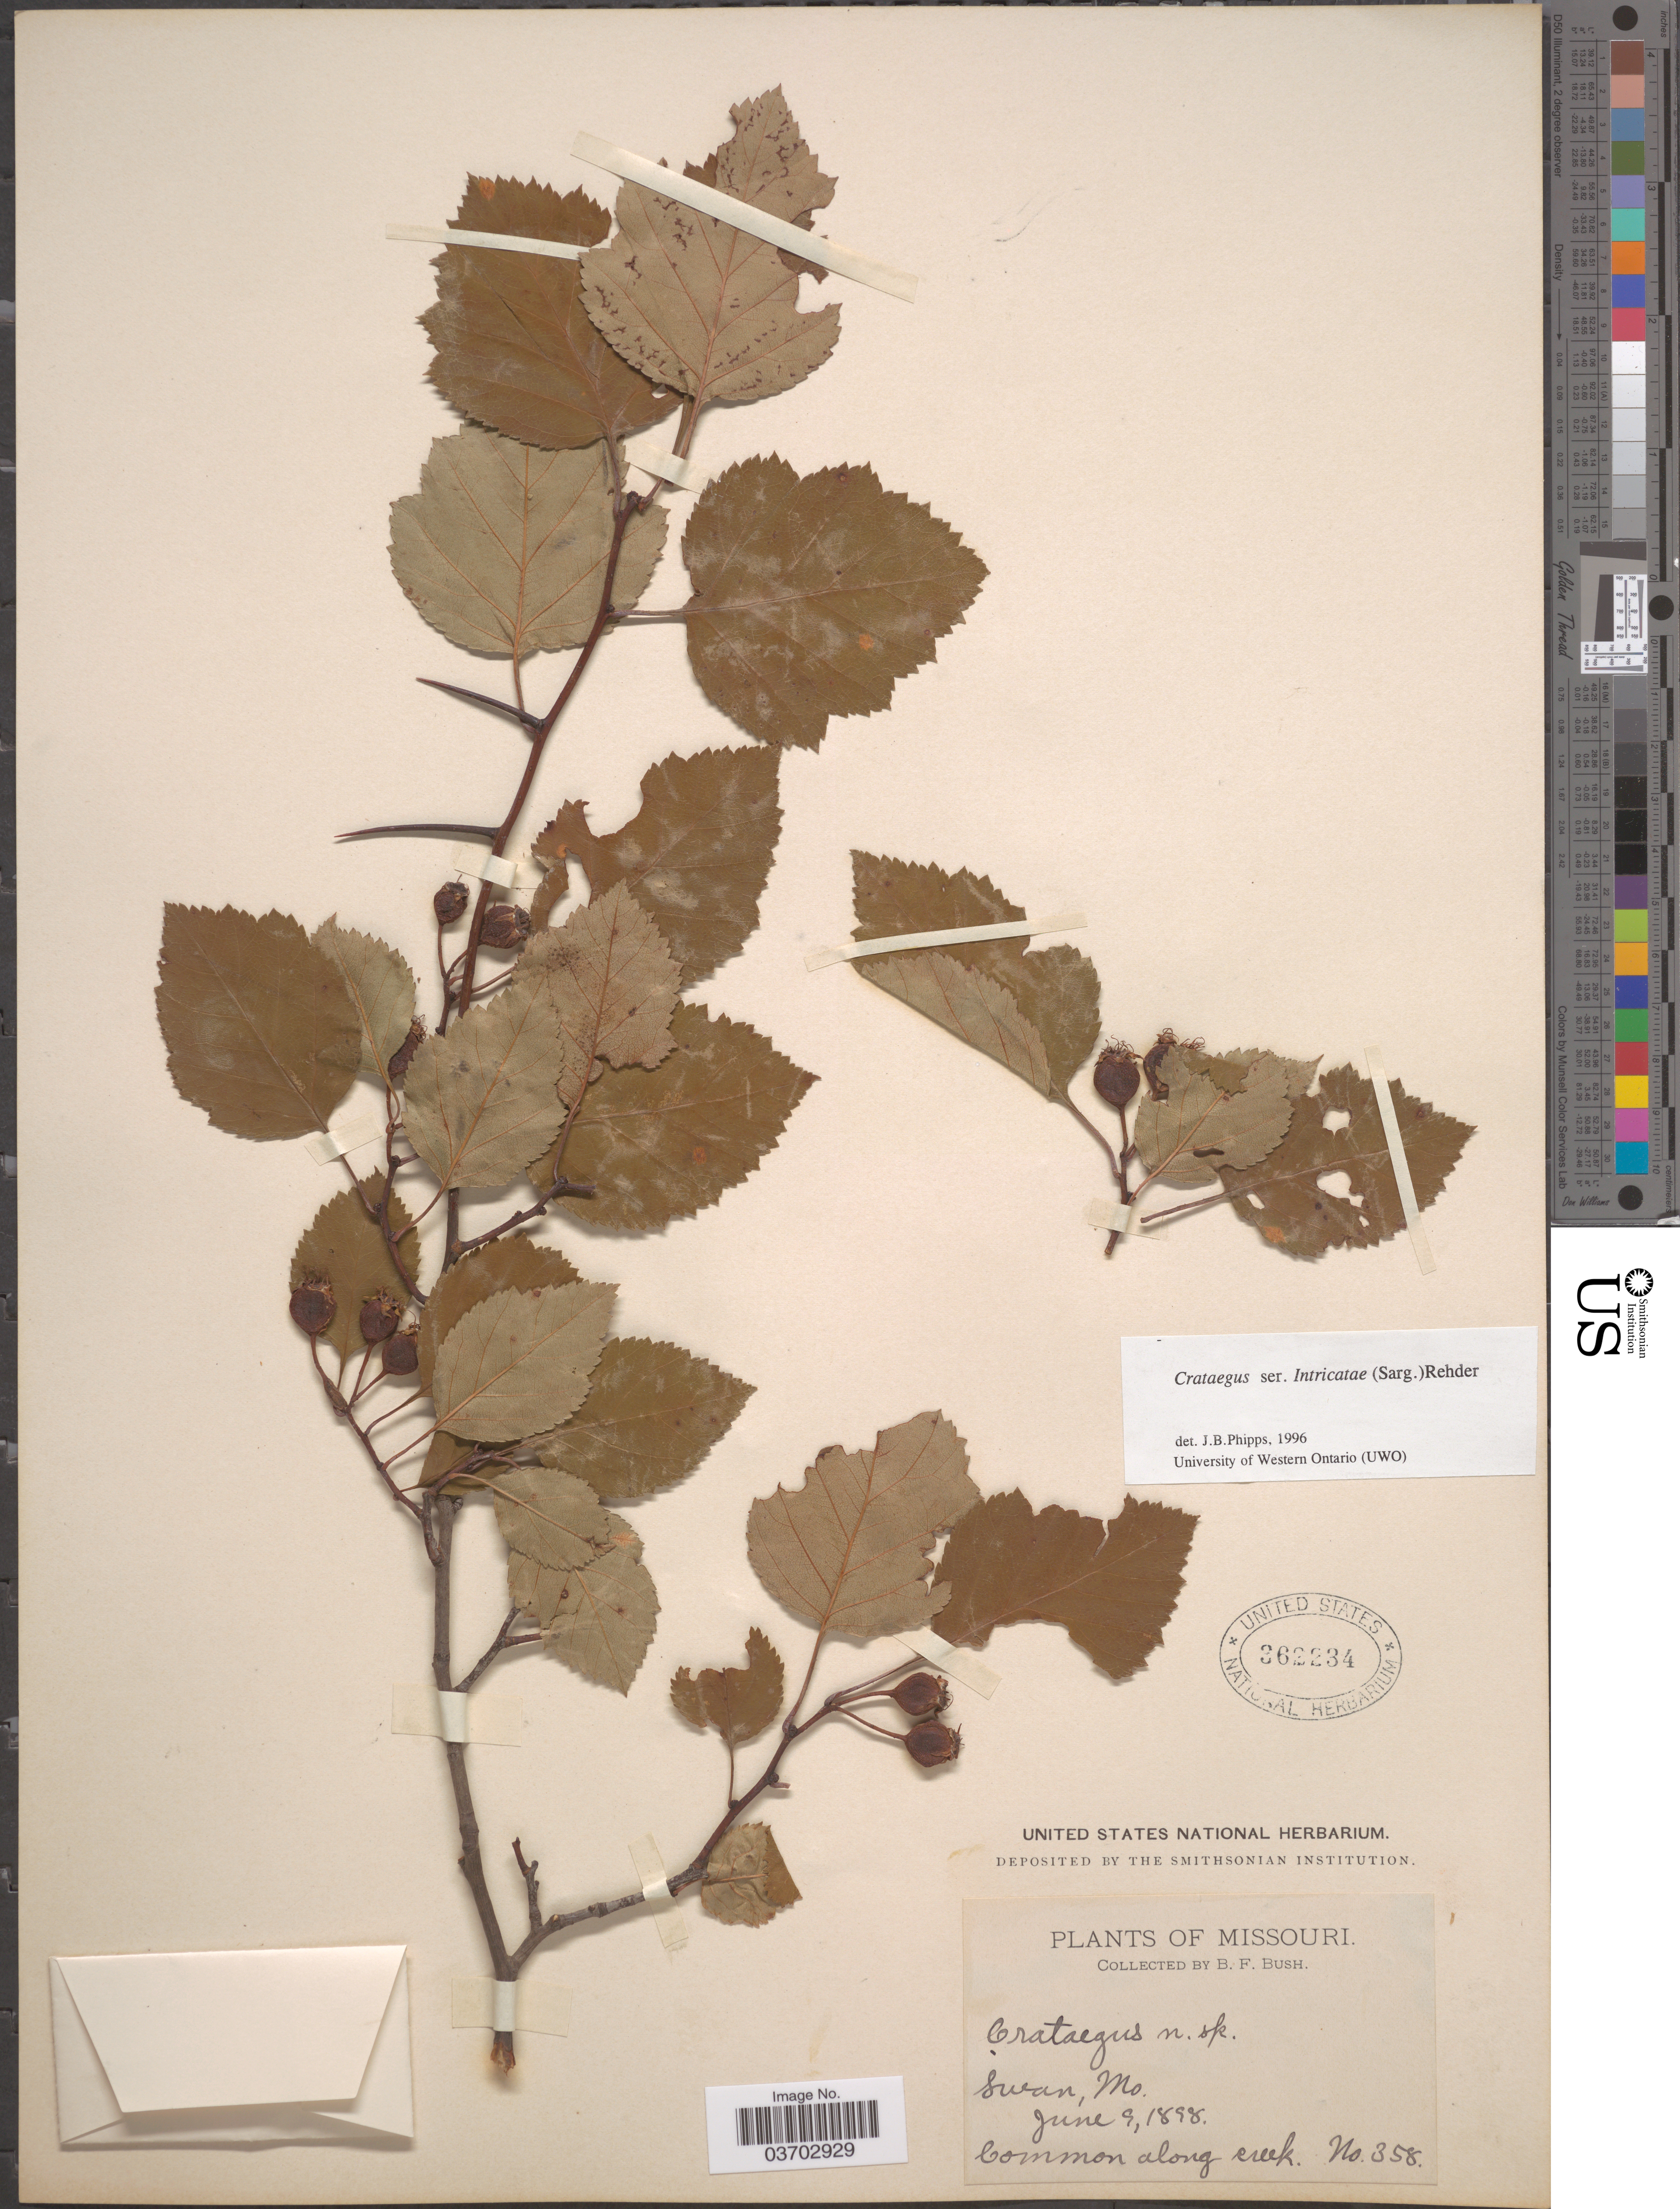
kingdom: Plantae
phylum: Tracheophyta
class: Magnoliopsida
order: Rosales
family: Rosaceae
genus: Crataegus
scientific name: Crataegus sp.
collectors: B. F. Bush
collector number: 358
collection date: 1898-06-09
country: United States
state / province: Missouri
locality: Swan. Along creek.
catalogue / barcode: US 362234